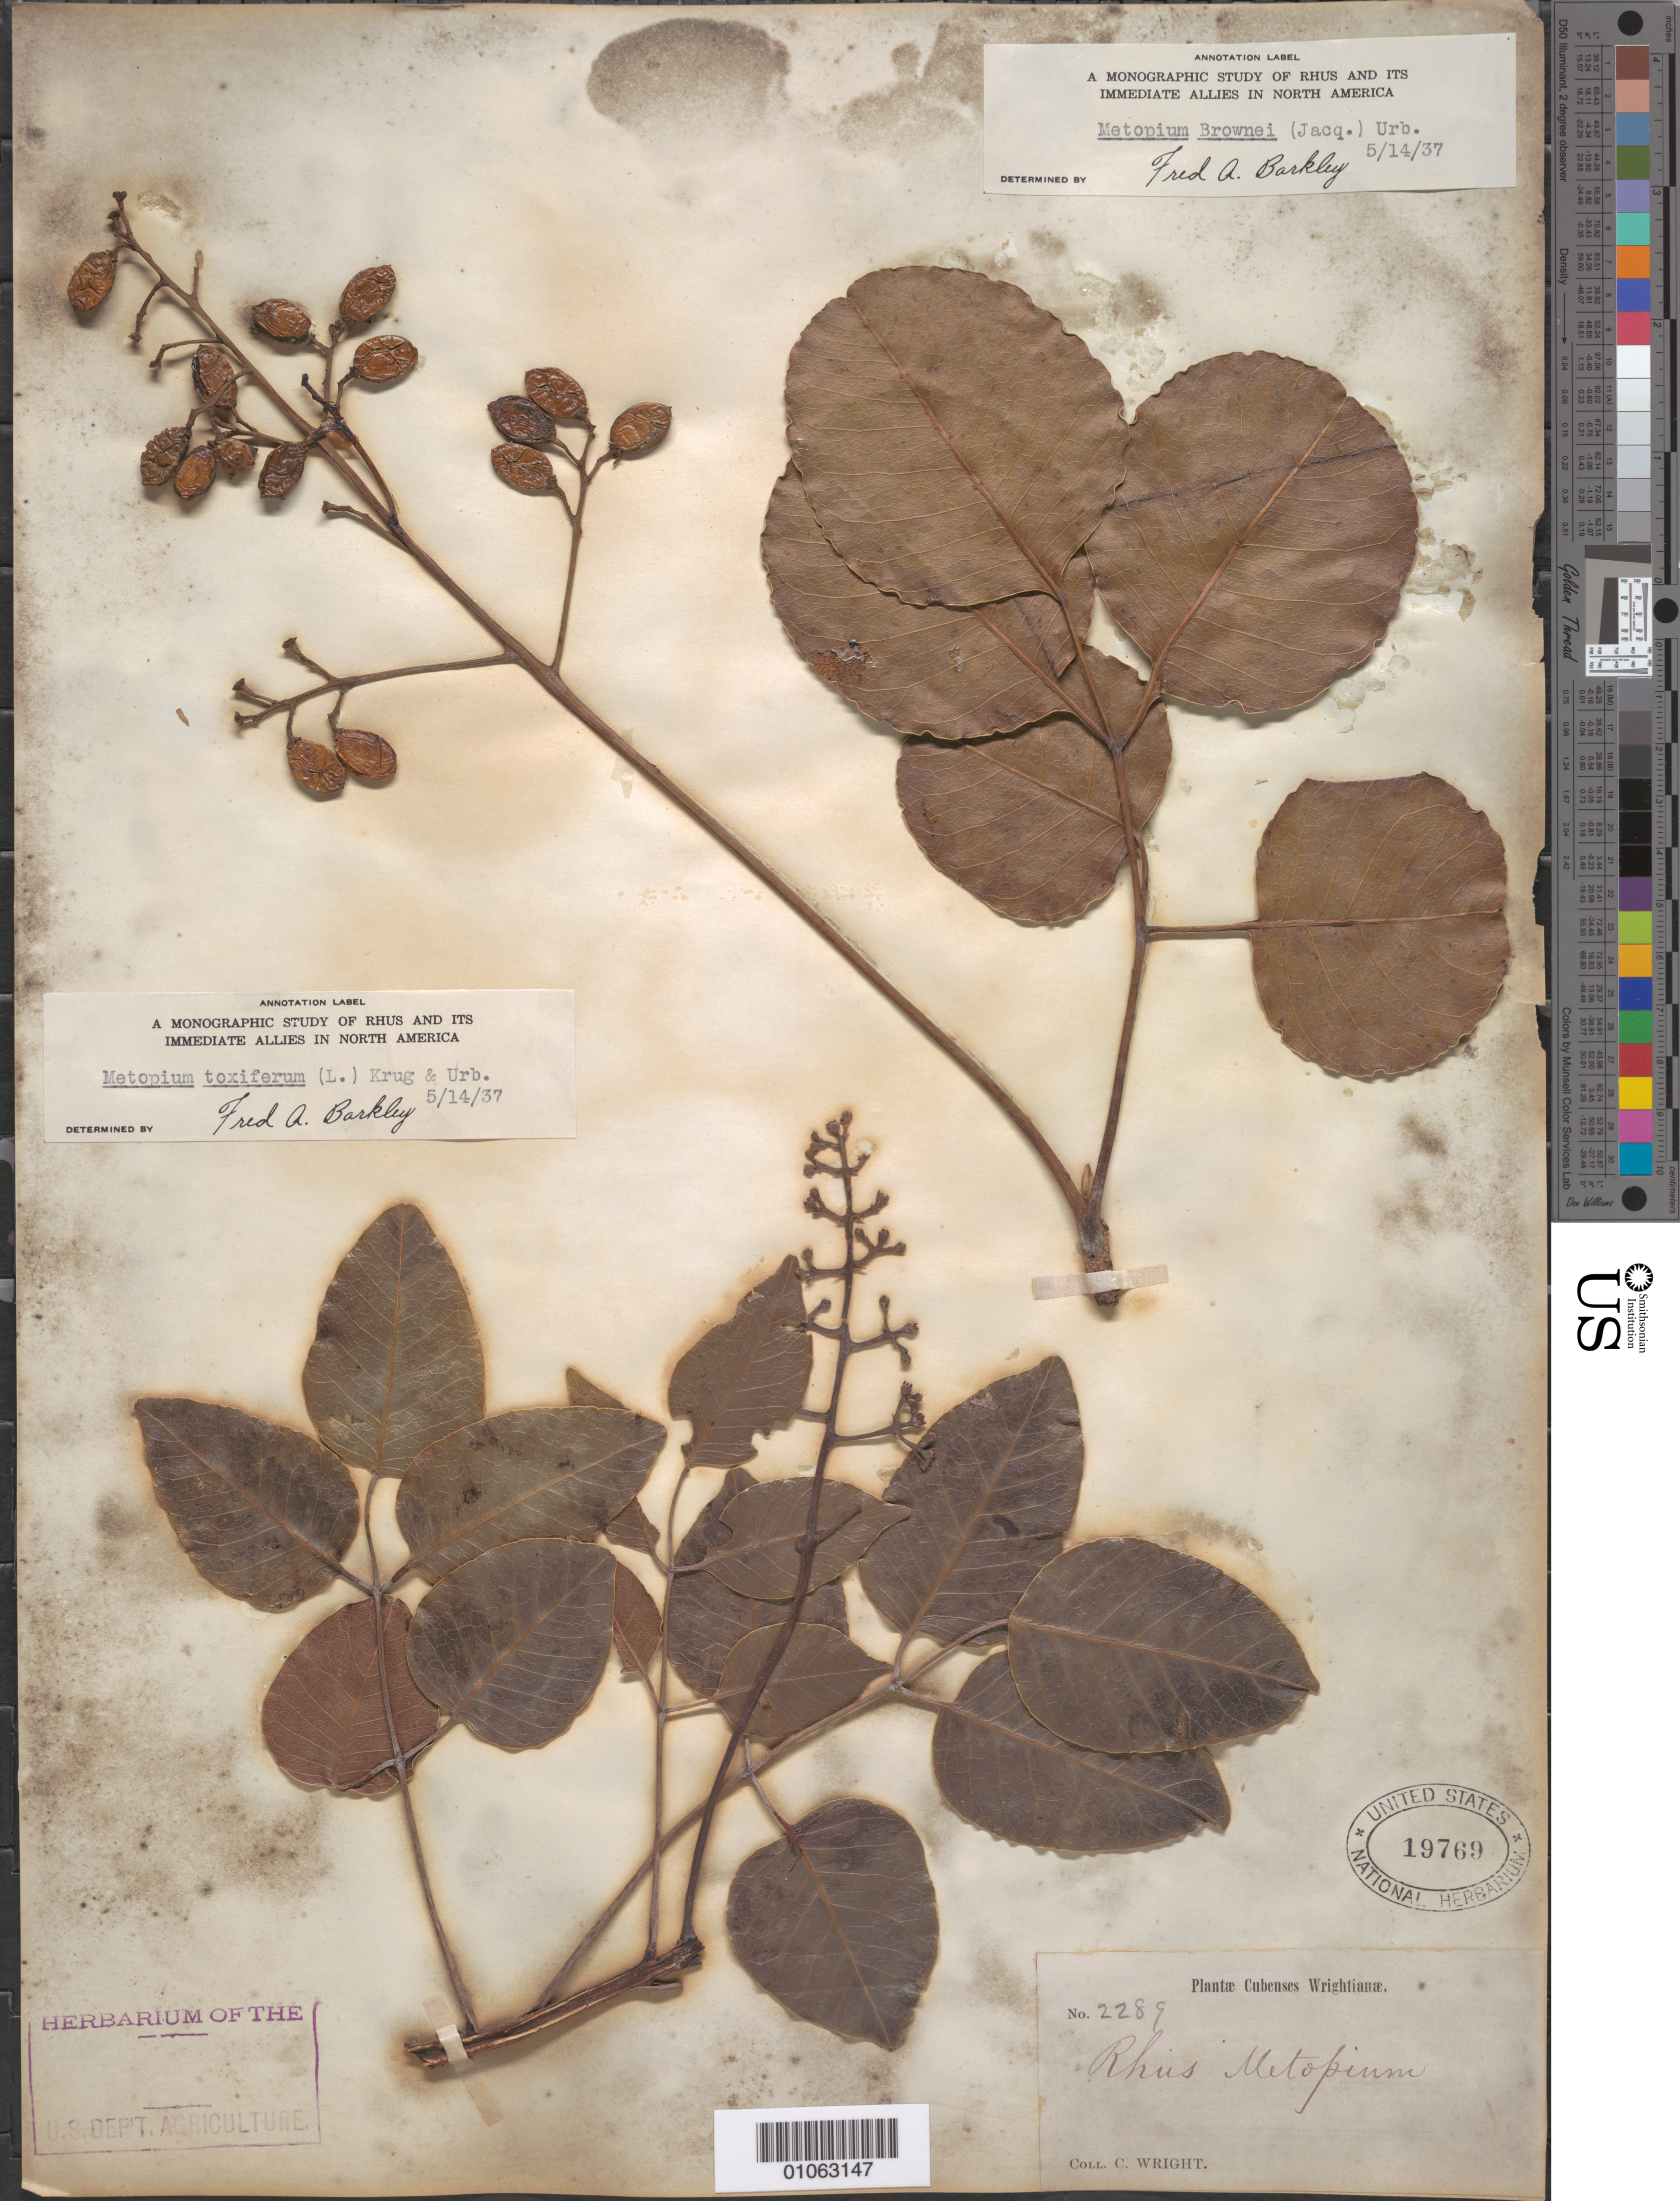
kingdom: Plantae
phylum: Tracheophyta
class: Magnoliopsida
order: Sapindales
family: Anacardiaceae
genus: Metopium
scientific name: Metopium toxiferum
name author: (L.) Krug & Urb.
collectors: C. Wright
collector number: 2289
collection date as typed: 1800 to 1899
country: Cuba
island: Cuba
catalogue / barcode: US 19769